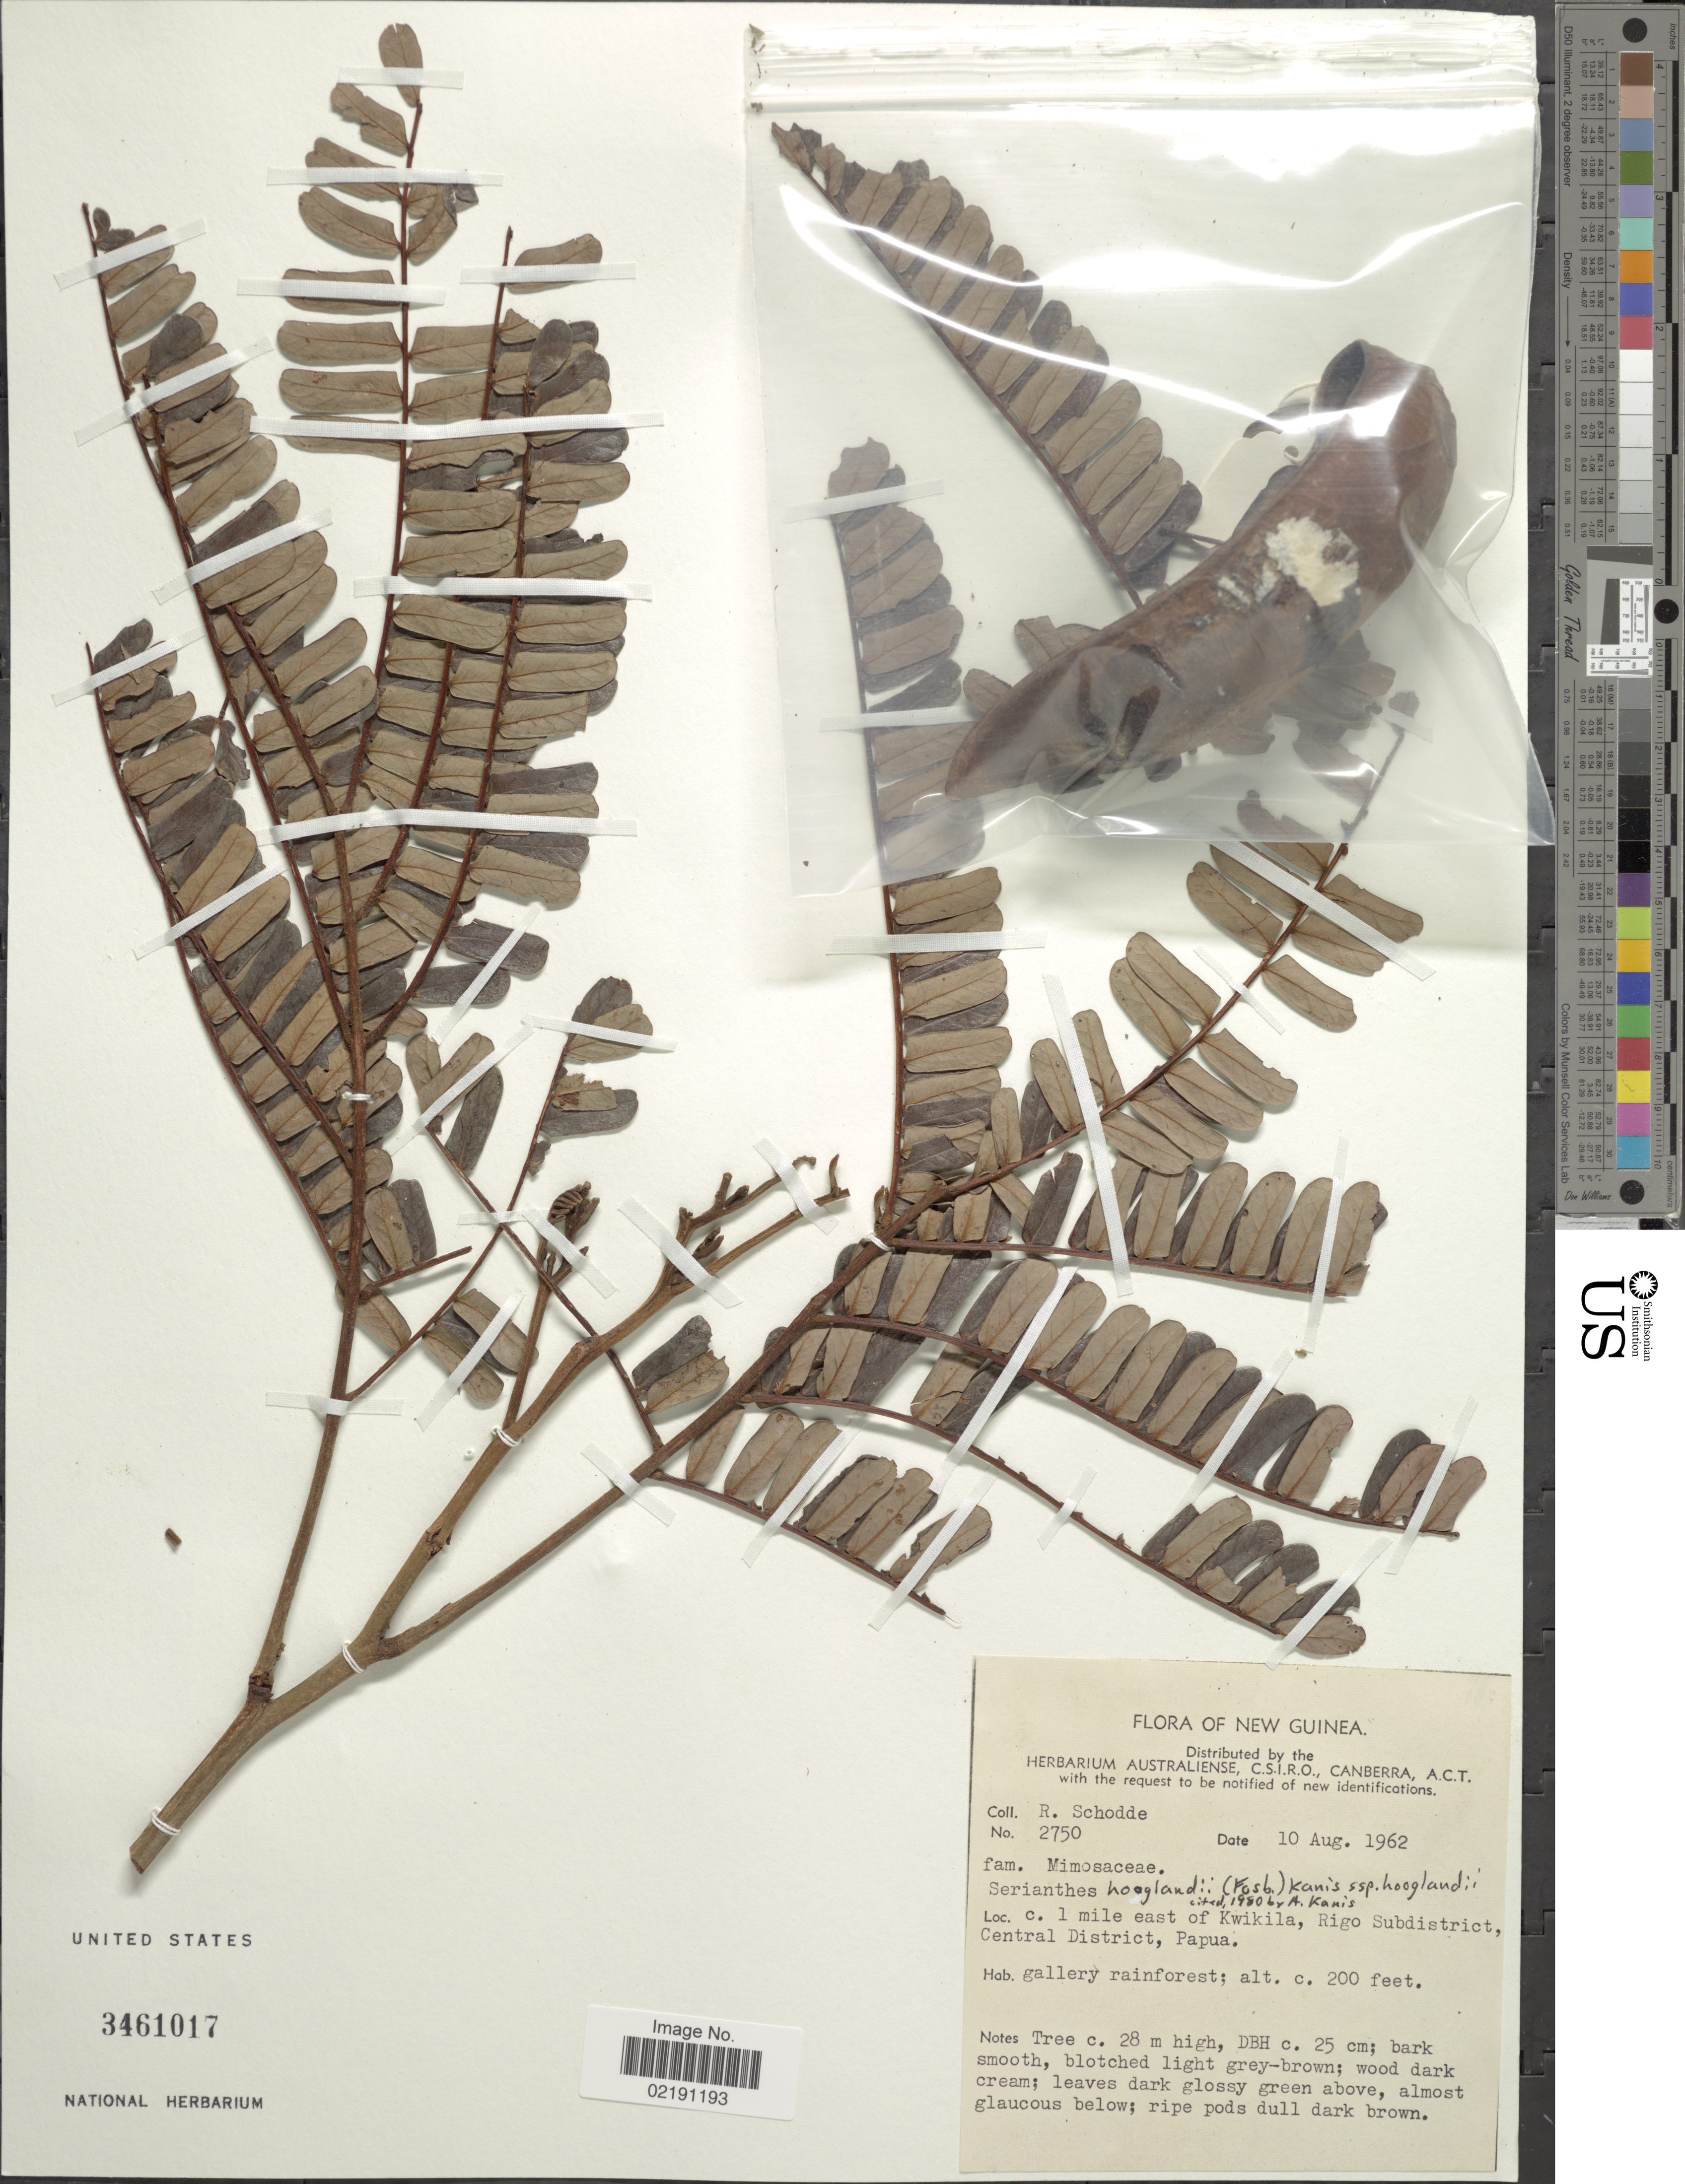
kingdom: Plantae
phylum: Tracheophyta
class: Magnoliopsida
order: Fabales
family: Fabaceae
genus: Serianthes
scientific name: Serianthes hooglandii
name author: (Fosberg) Kanis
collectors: R. Schodde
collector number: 2750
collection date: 1962-08-10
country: Papua New Guinea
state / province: Central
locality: New Guinea. C. 1 mile east of Kwikila, Rigo Subdistrict, Central District, Papua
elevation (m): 61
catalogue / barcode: US 3461017